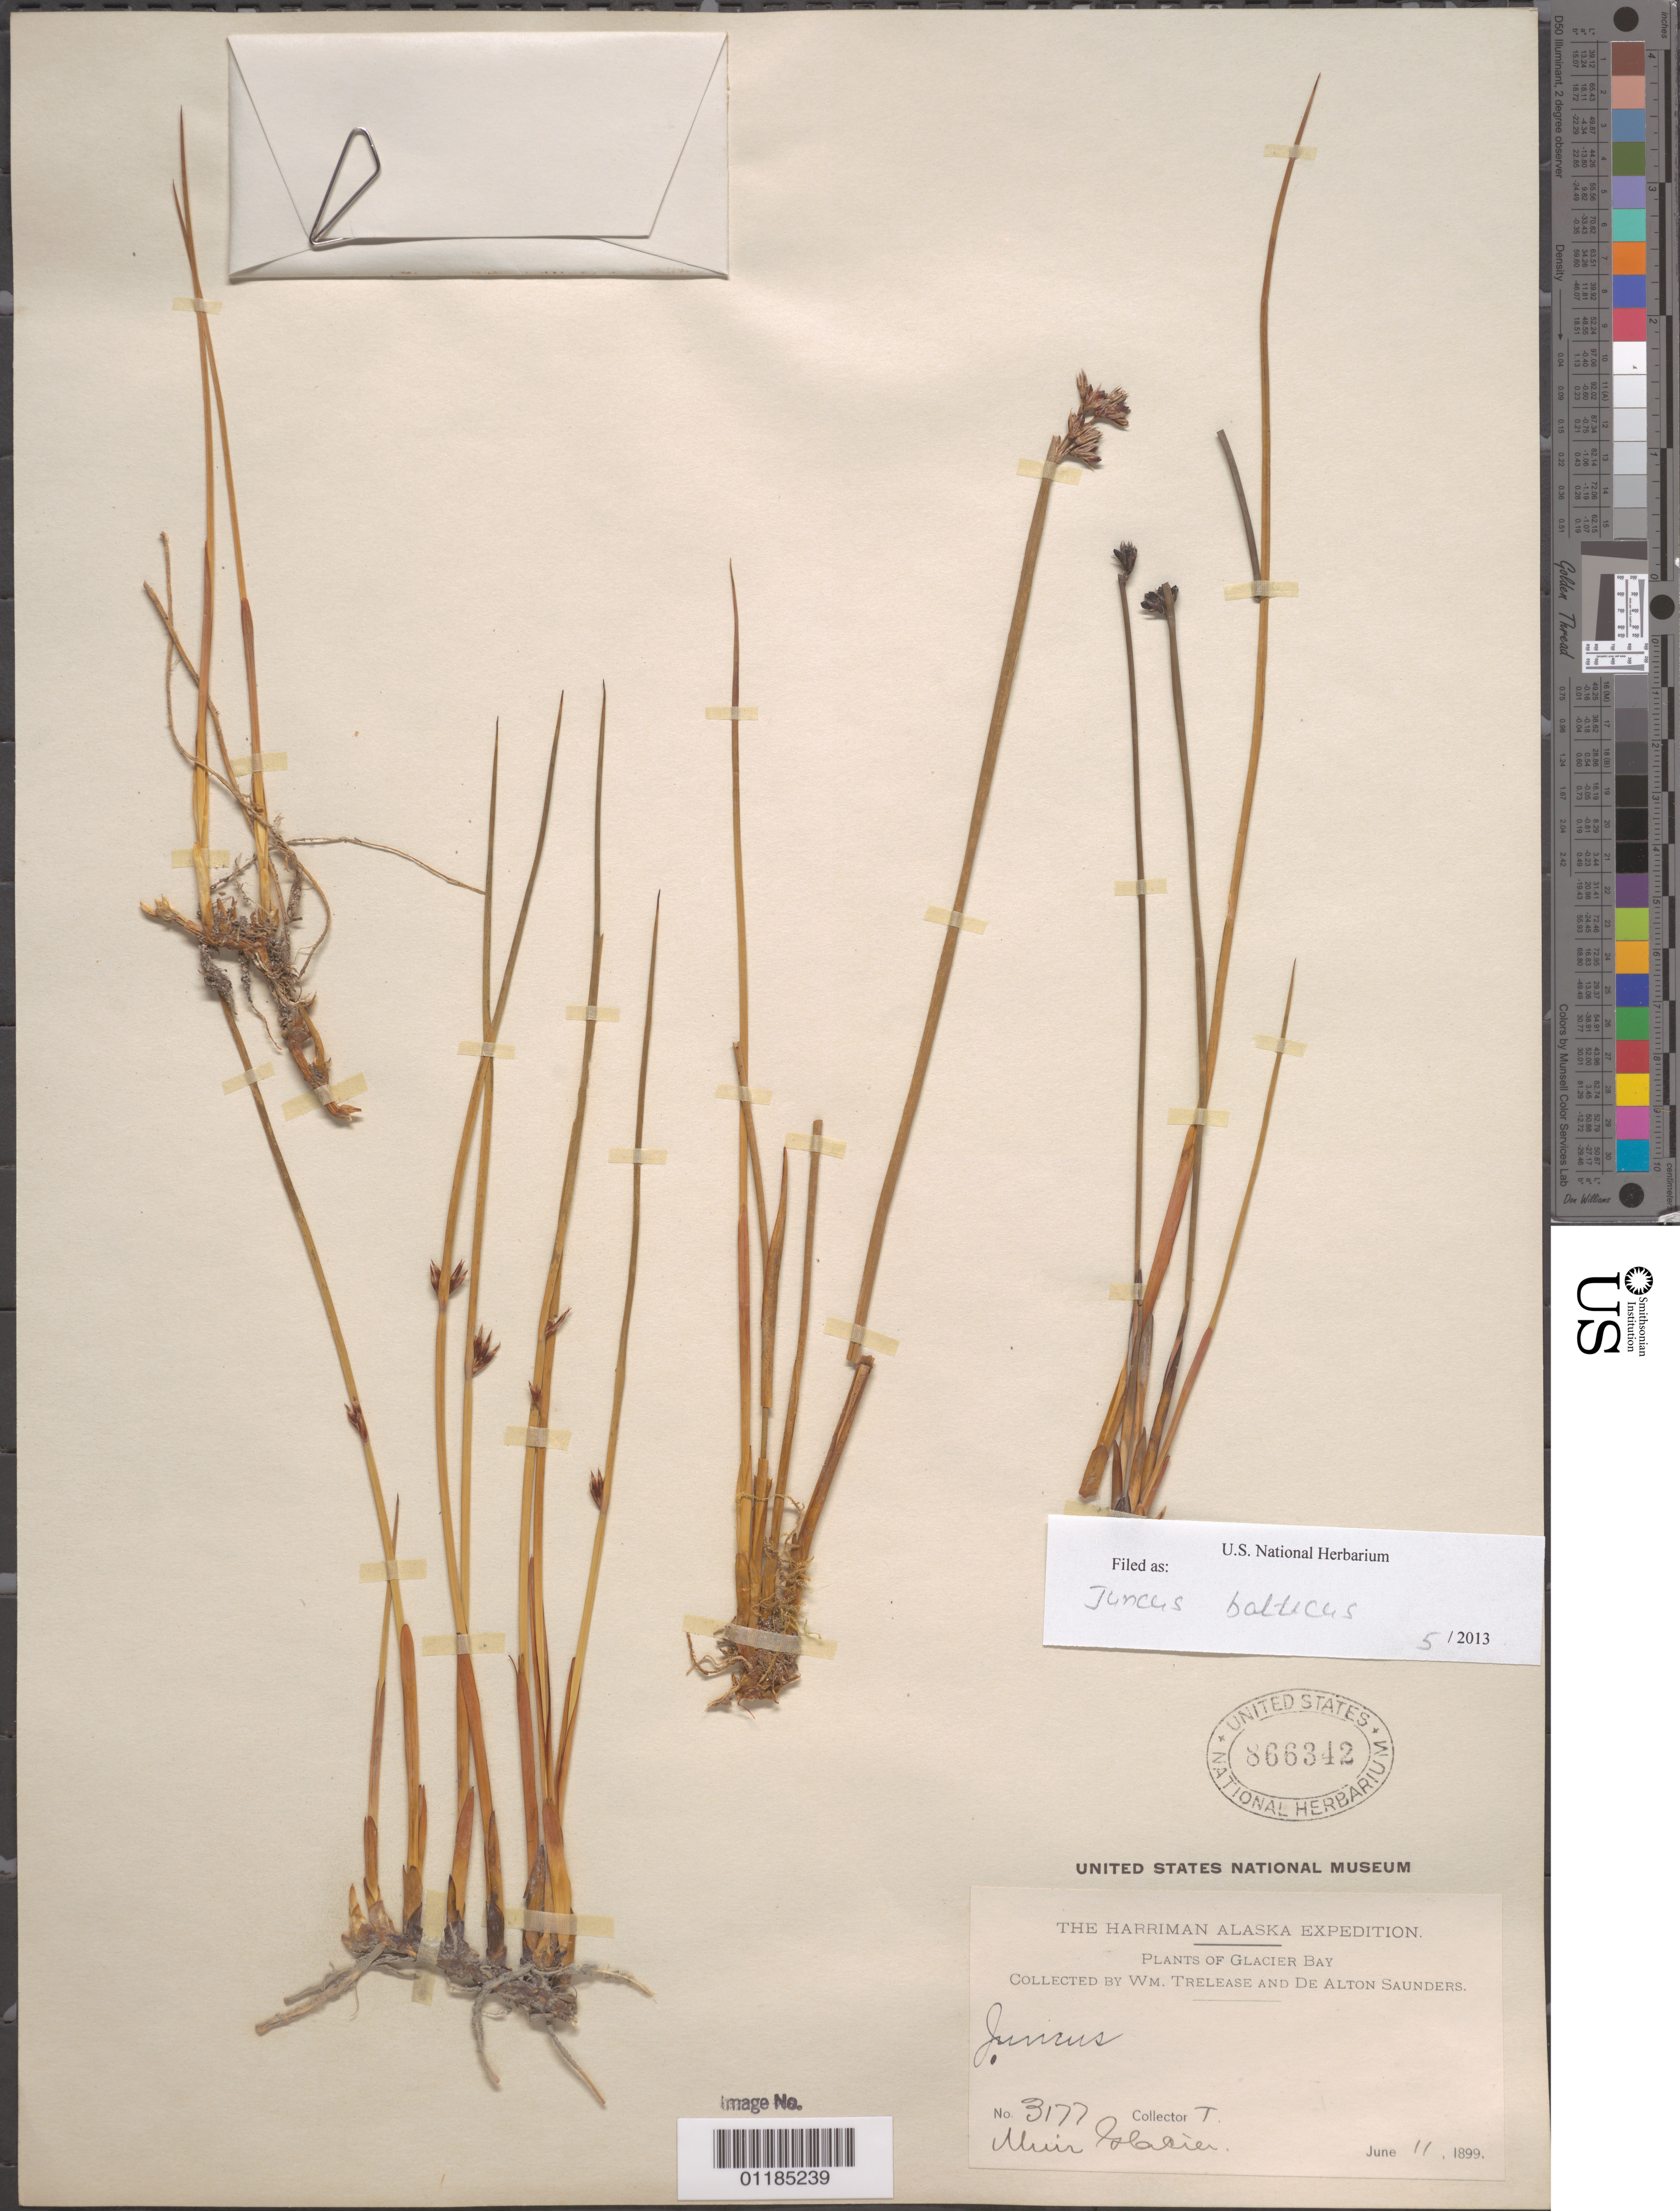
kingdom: Plantae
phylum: Tracheophyta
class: Liliopsida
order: Poales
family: Juncaceae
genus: Juncus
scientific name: Juncus balticus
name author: Willd.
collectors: W. Trelease & D. A. Saunders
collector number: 3177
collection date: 1899-06-11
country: United States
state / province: Alaska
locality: Muir Glacier.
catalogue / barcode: US 866342